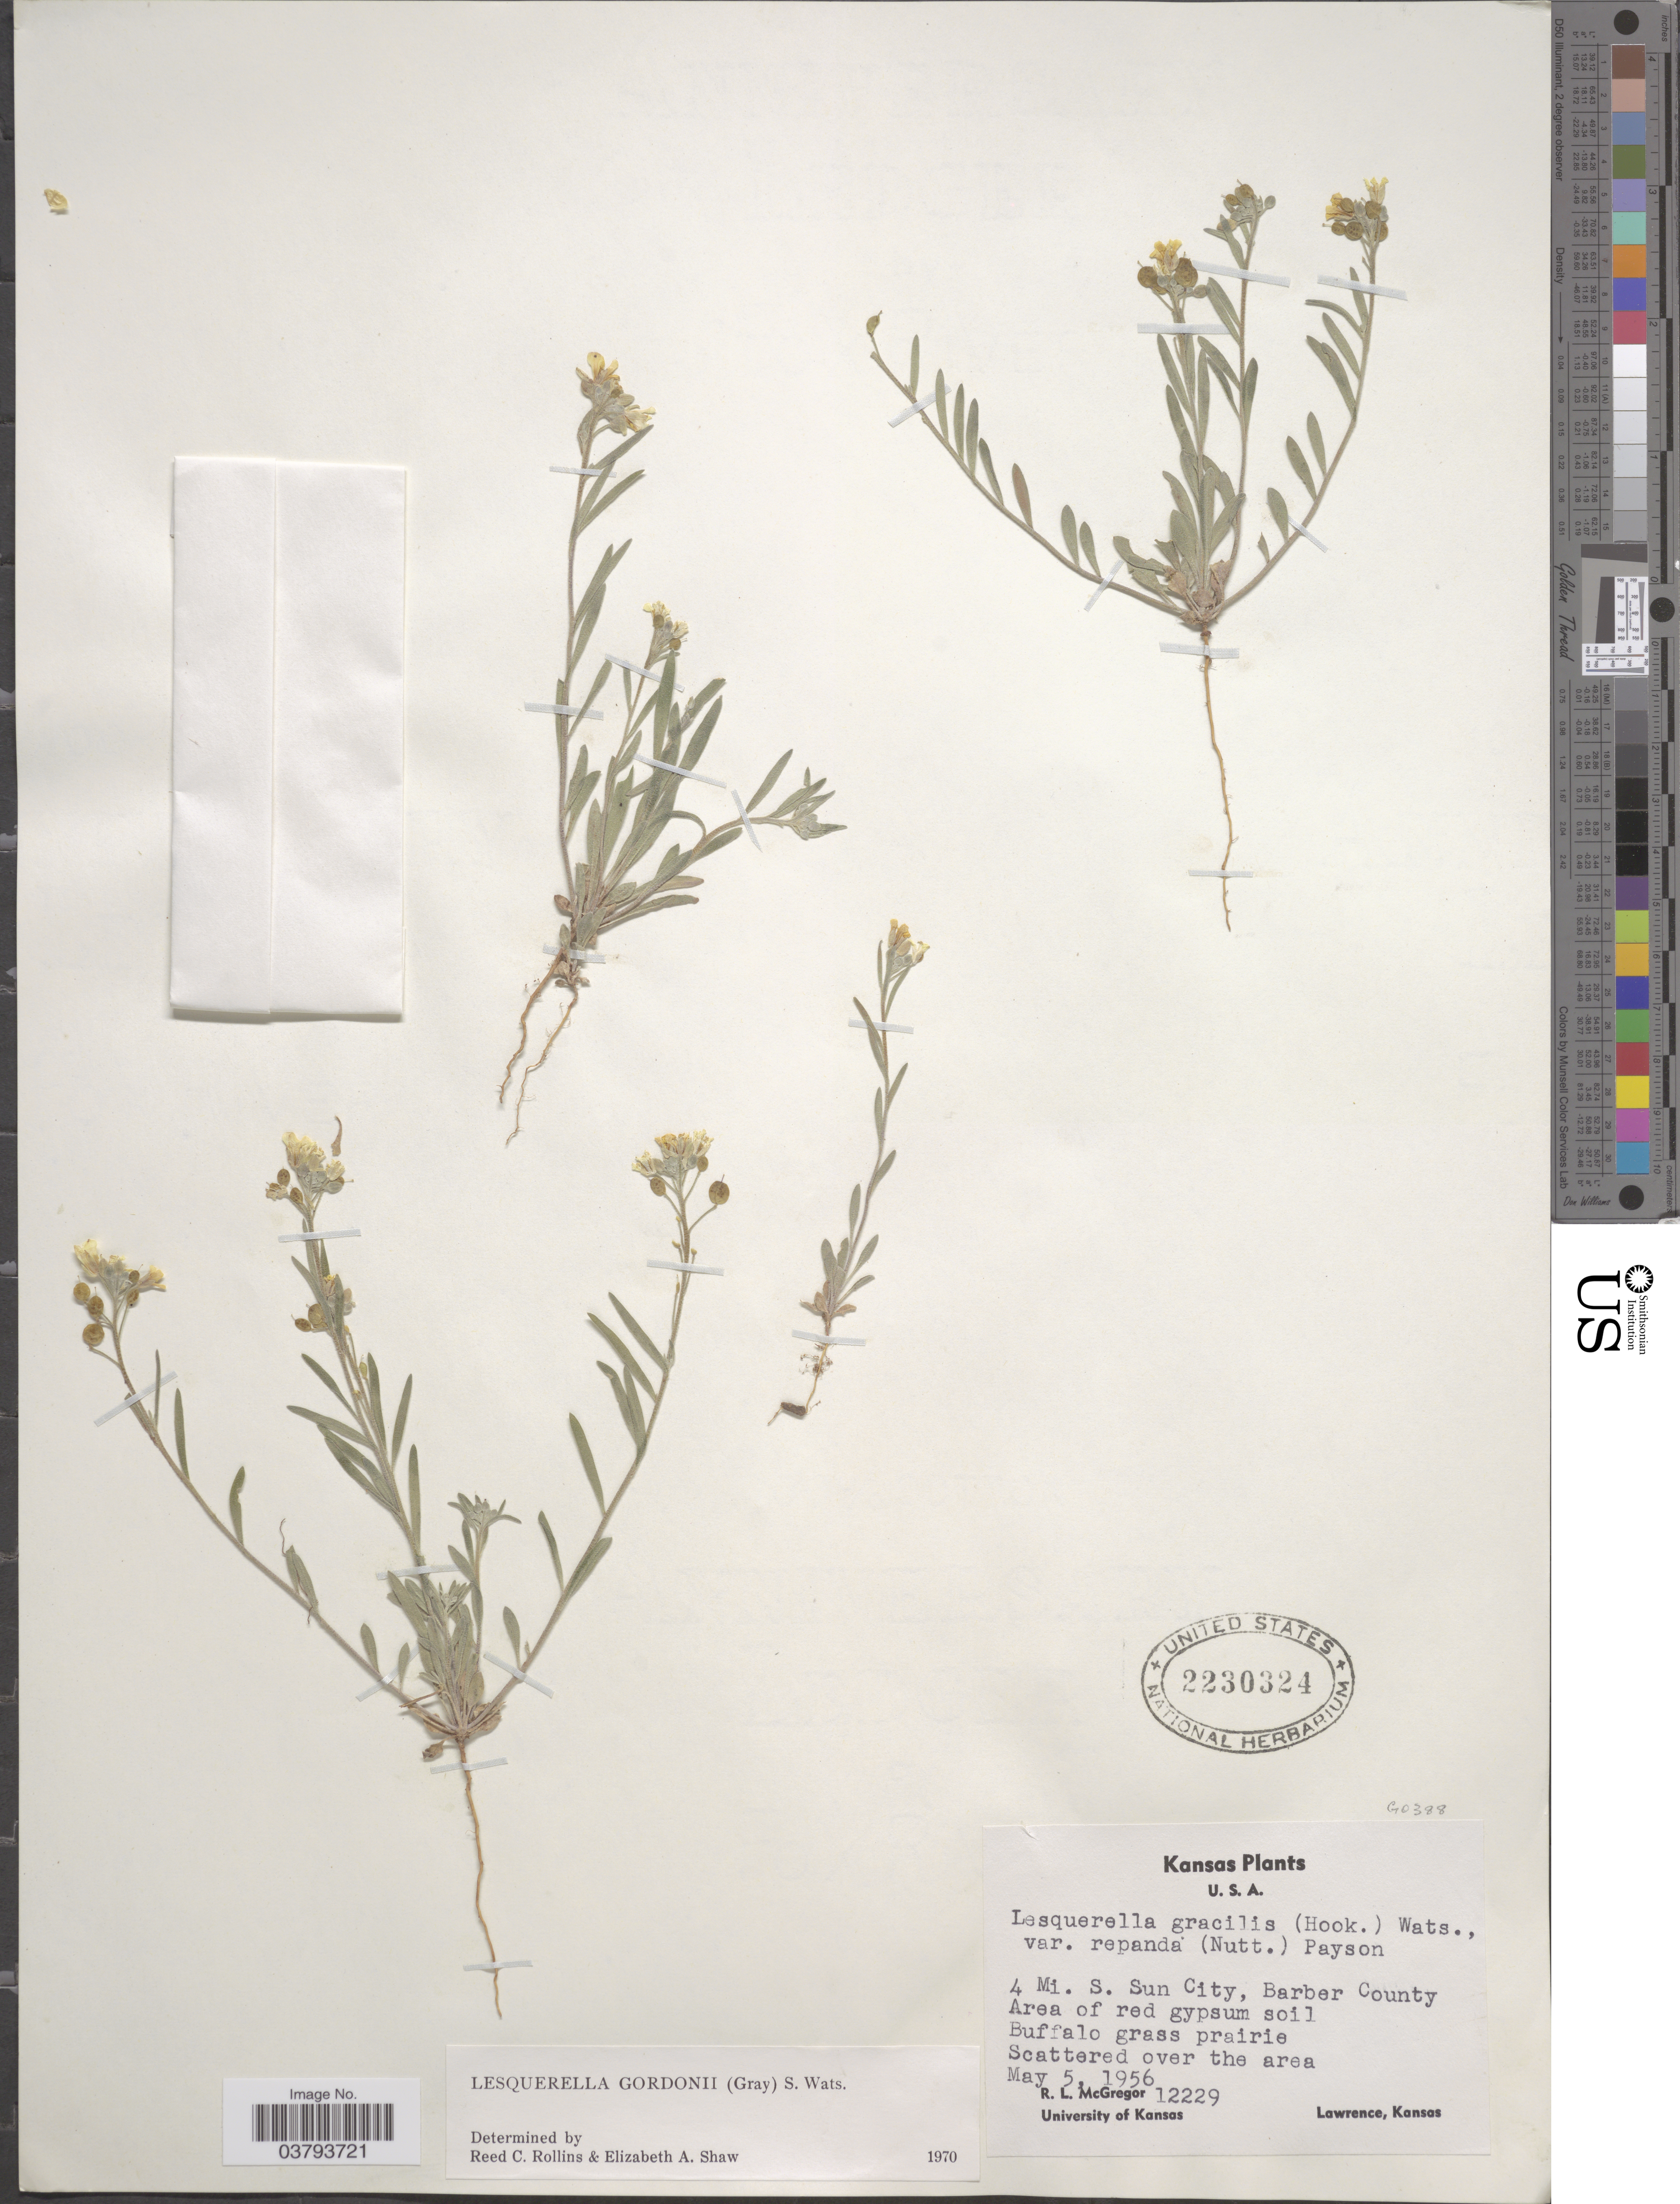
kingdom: Plantae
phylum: Tracheophyta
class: Magnoliopsida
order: Brassicales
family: Brassicaceae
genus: Lesquerella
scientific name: Lesquerella gordonii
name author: (A. Gray) S. Watson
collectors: R. McGregor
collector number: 12229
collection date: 1956-05-05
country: United States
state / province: Kansas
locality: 4 Mi. S. Sun City, Barber County. Buffalo grass prairie. Scattered over the area.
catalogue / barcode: US 2230324